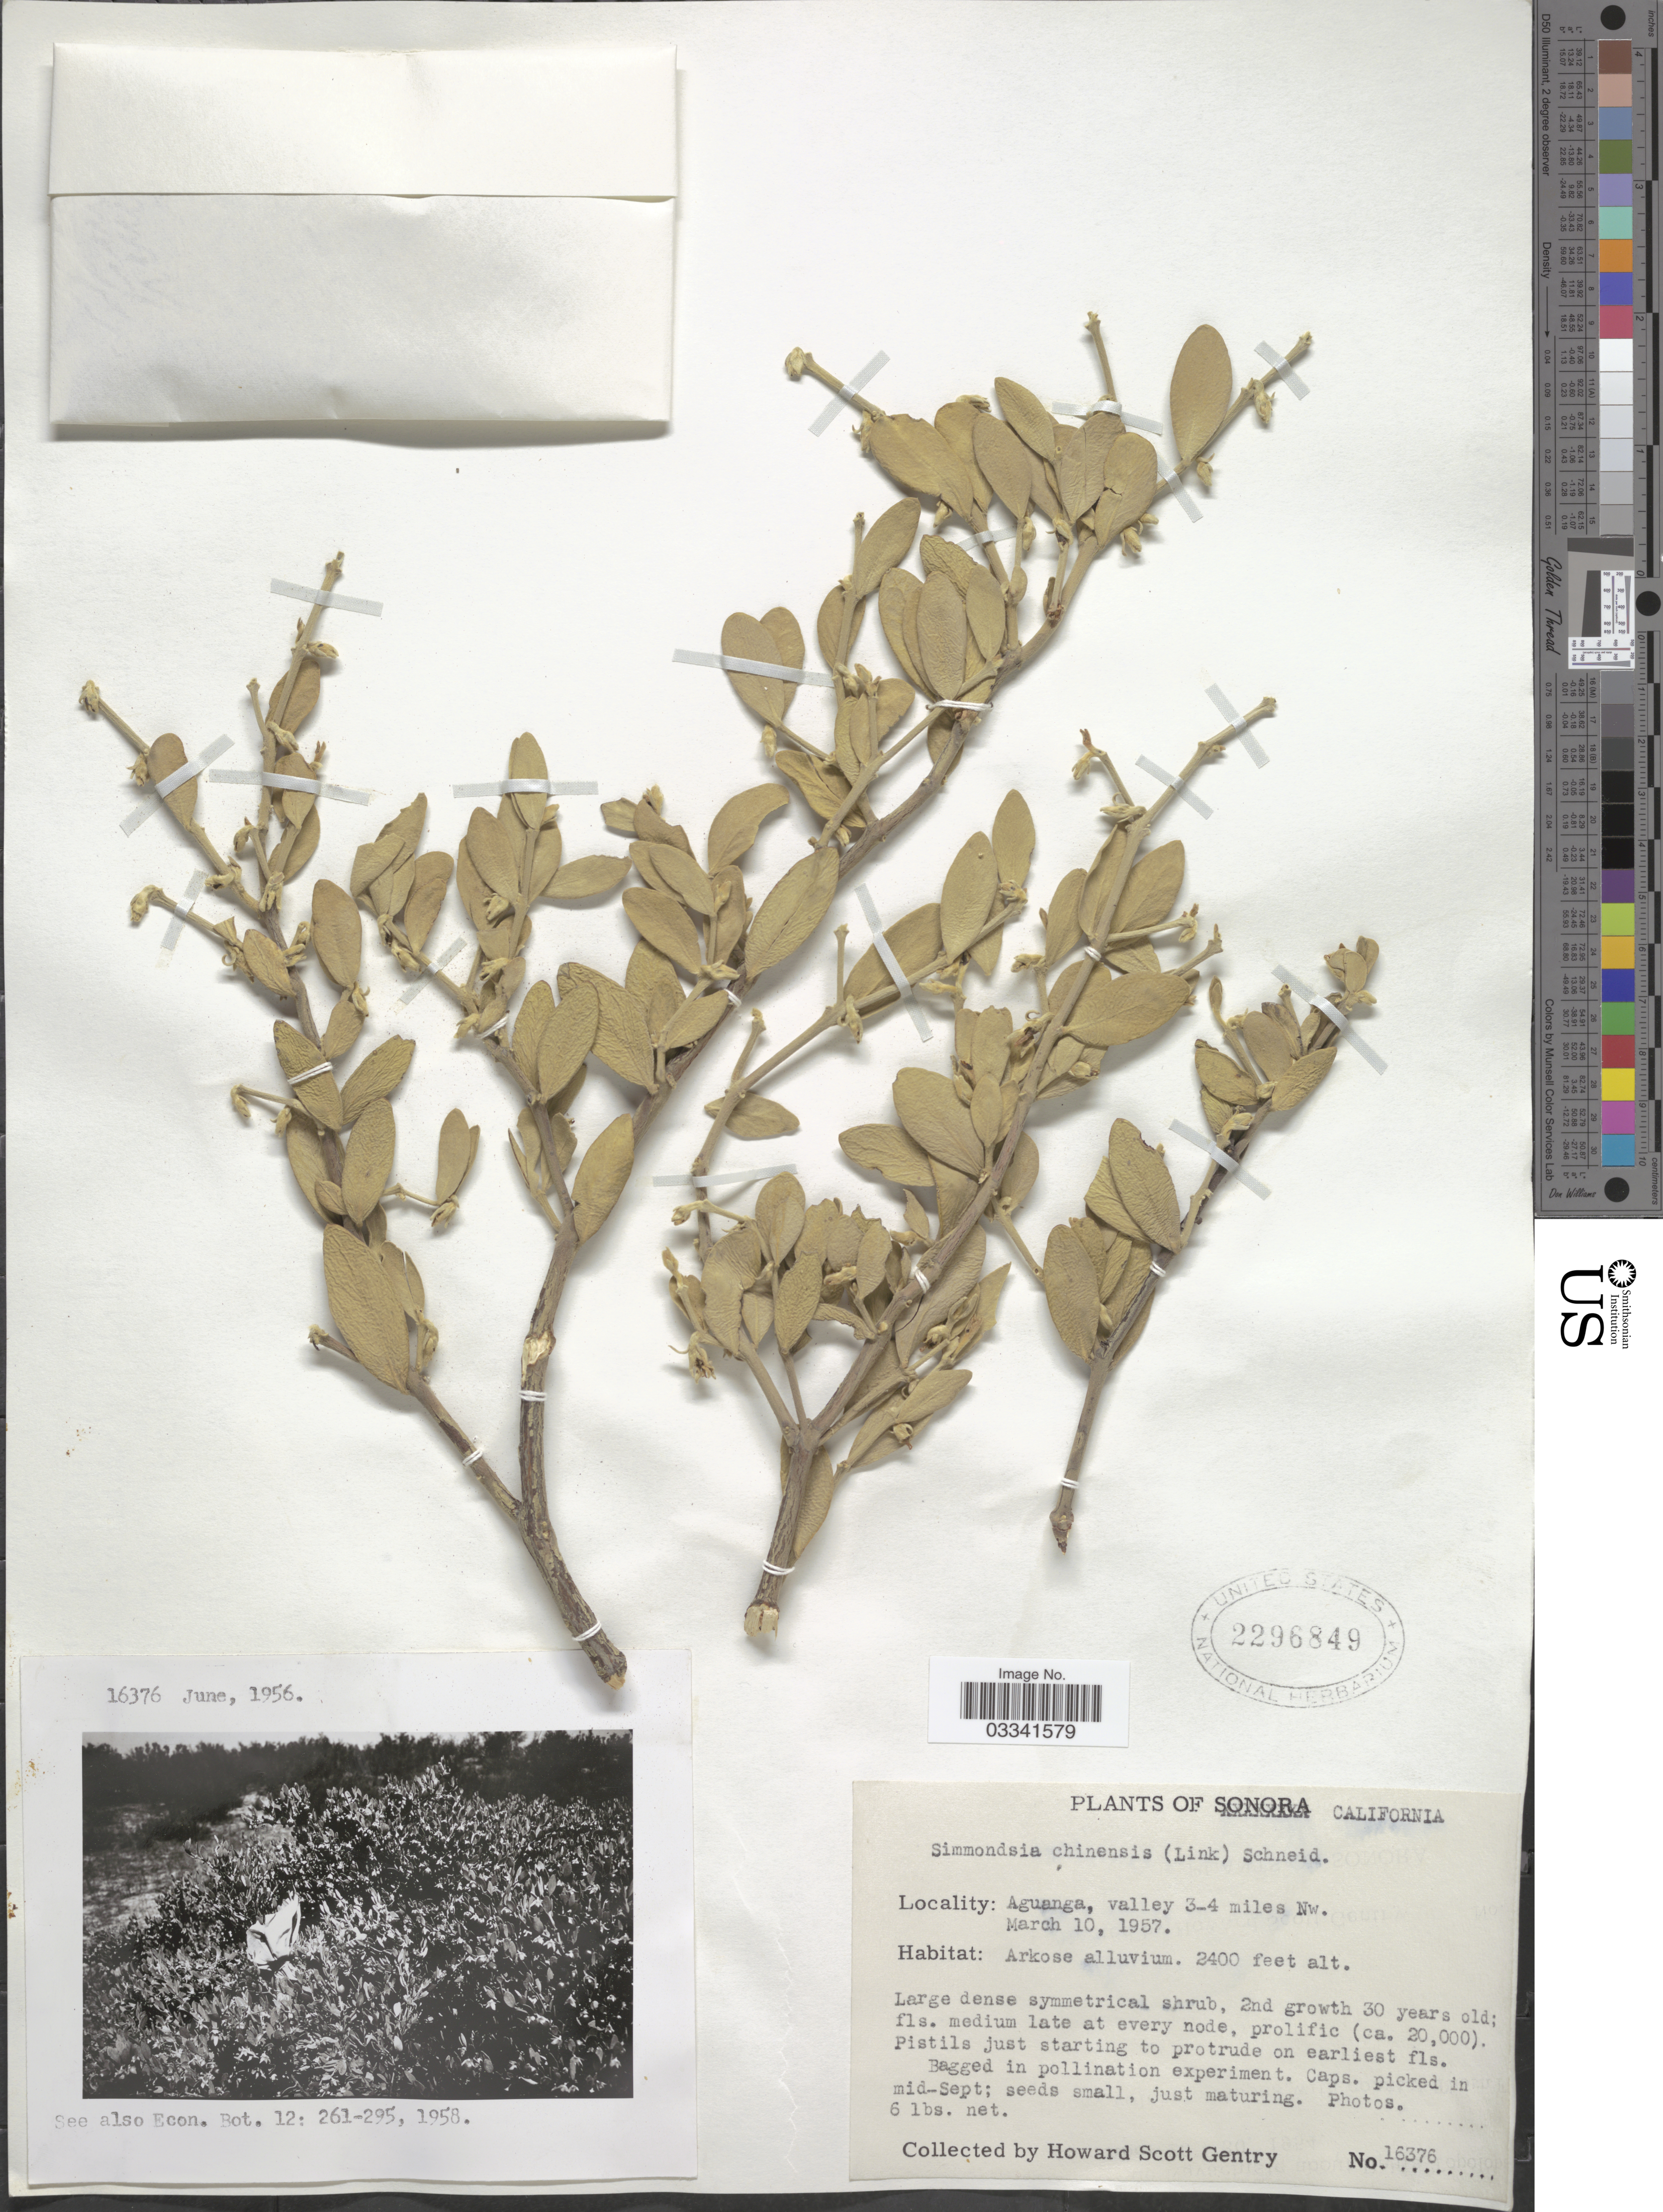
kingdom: Plantae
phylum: Tracheophyta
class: Magnoliopsida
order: Caryophyllales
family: Simmondsiaceae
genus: Simmondsia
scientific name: Simmondsia chinensis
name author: (Link) C.K. Schneid.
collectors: H. S. Gentry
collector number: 16376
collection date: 1957-03-10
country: United States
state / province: California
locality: Aguanga, valley 3-4 miles Nw.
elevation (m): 732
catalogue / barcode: US 2296849